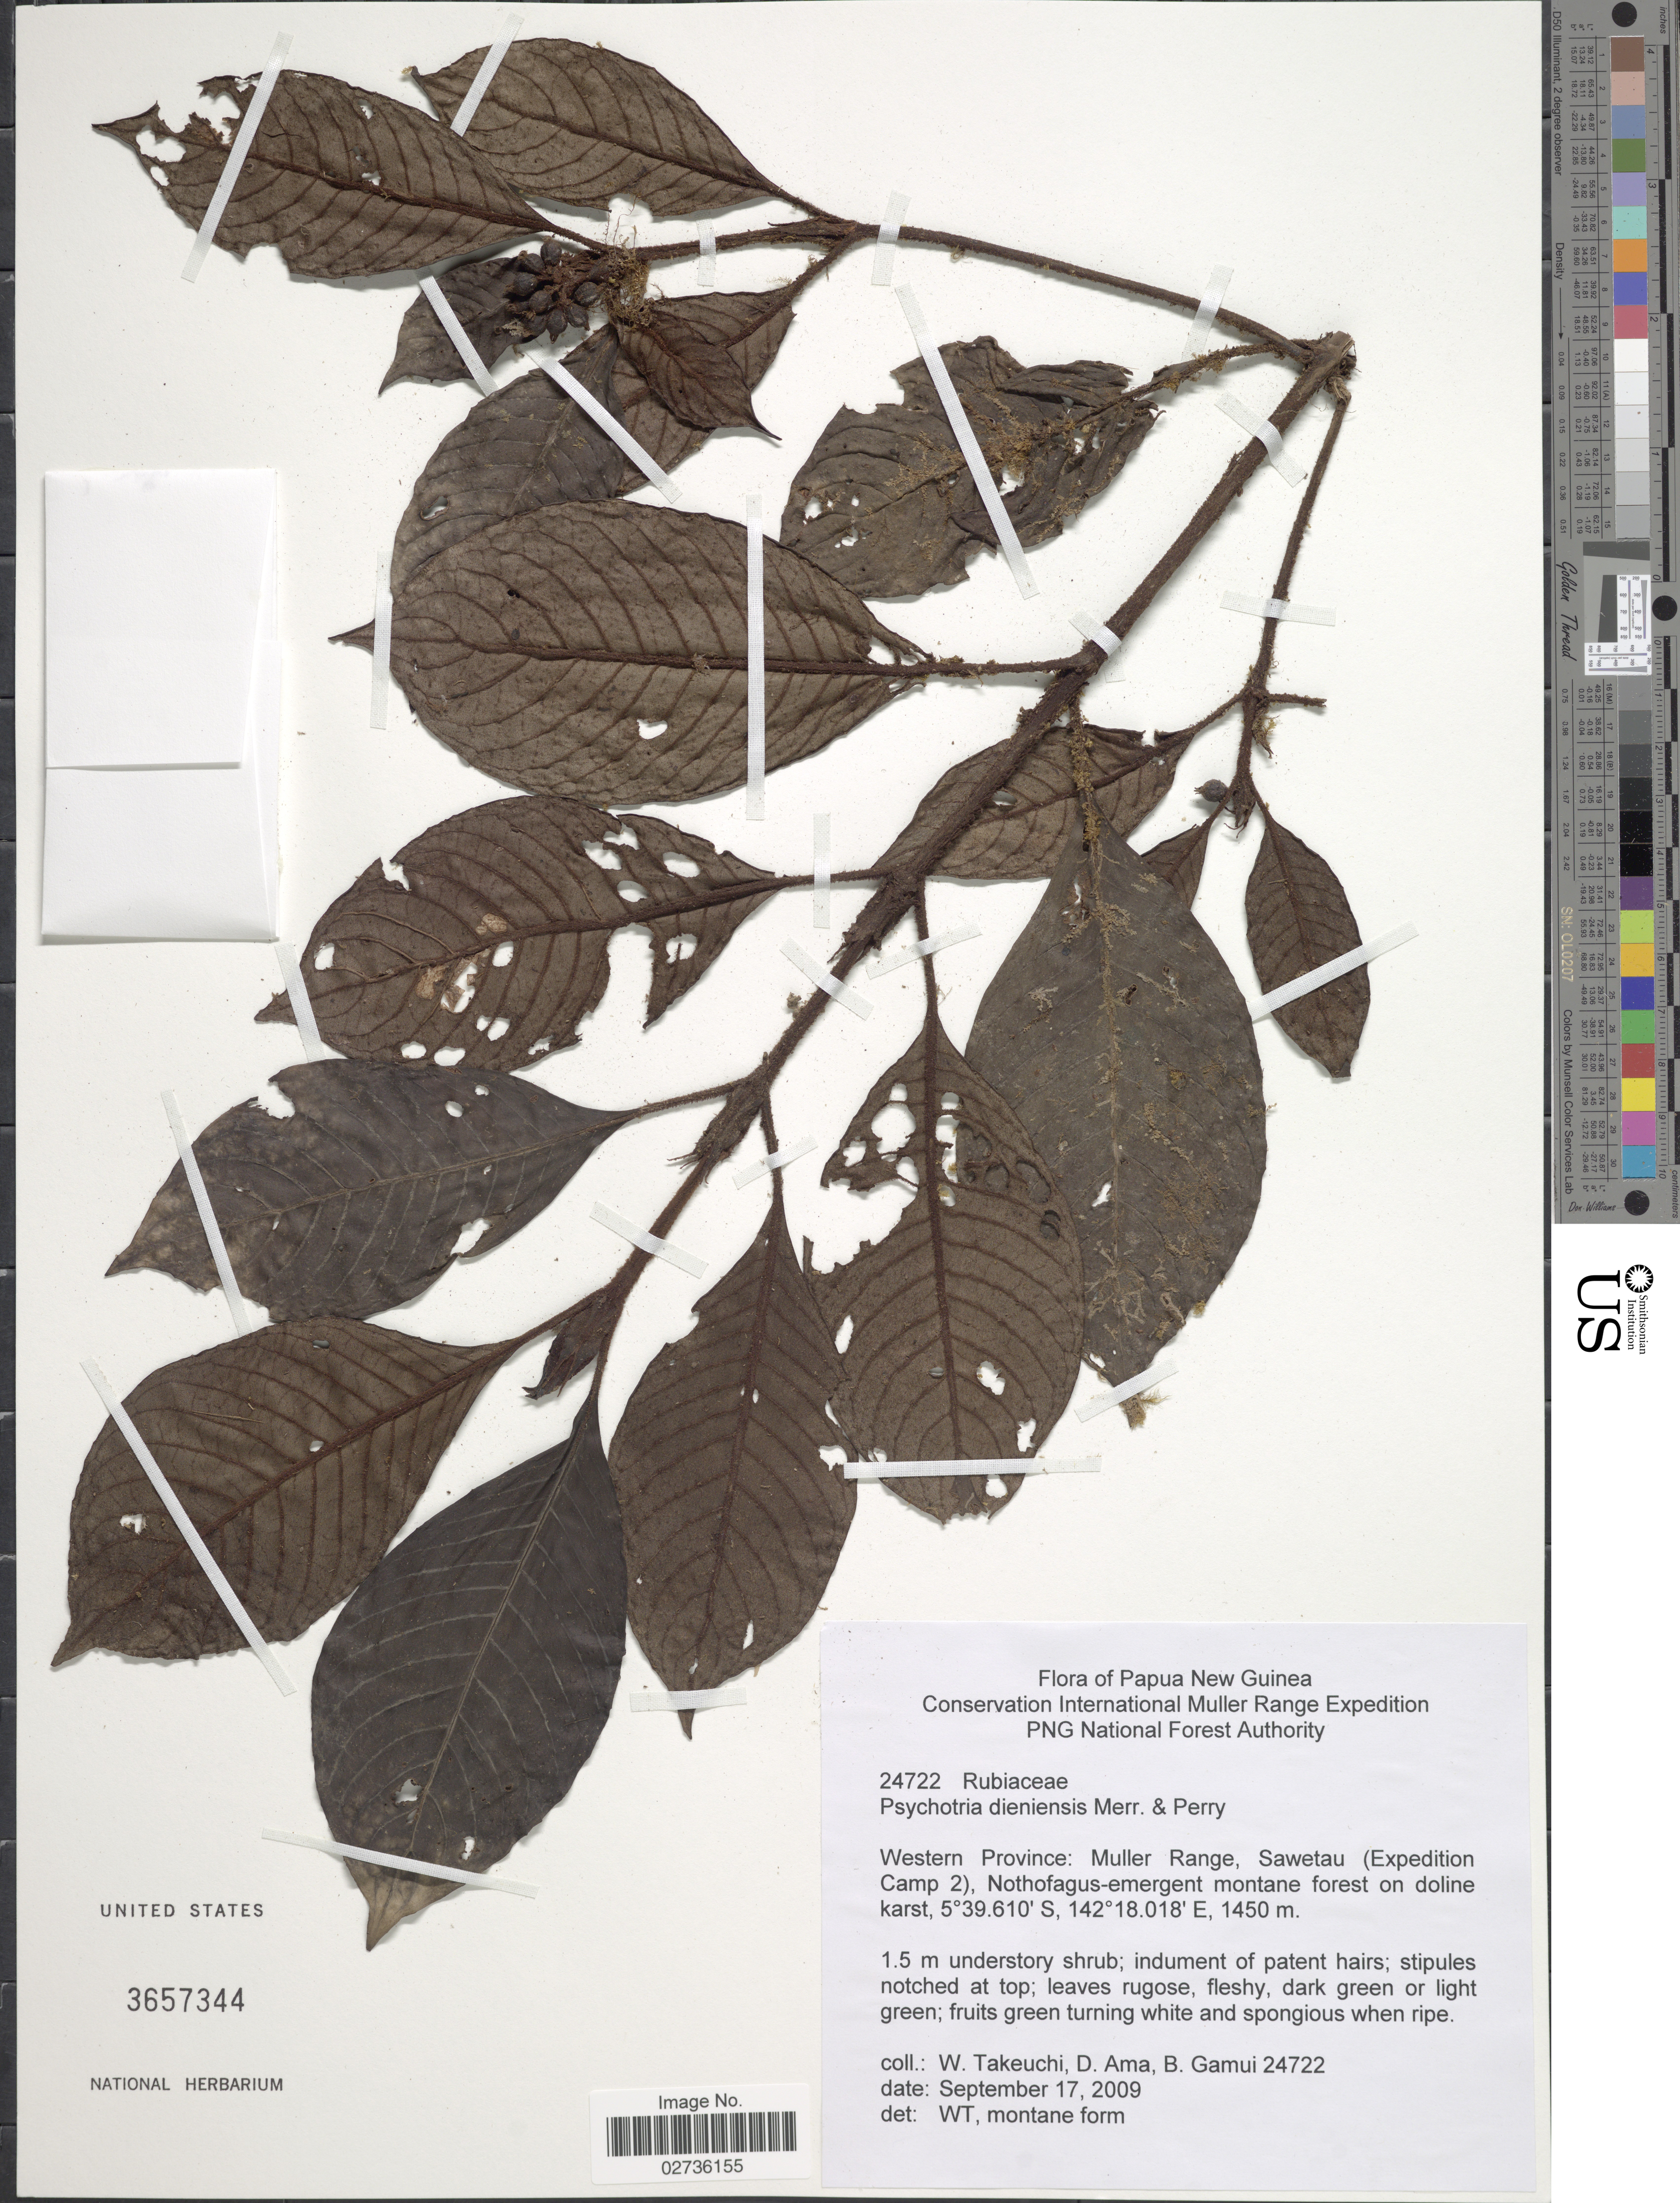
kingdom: Plantae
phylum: Tracheophyta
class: Magnoliopsida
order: Gentianales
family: Rubiaceae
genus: Psychotria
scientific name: Psychotria dienieusis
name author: Merr. & L.M. Perry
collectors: W. Takeuchi, D. Ama & B. Gamui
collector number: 24722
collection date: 2009-09-17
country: Papua New Guinea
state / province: Manus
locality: Western Province: Muller Range, Sawetau (Expedition Camp 2).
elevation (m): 1450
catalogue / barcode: US 3657344